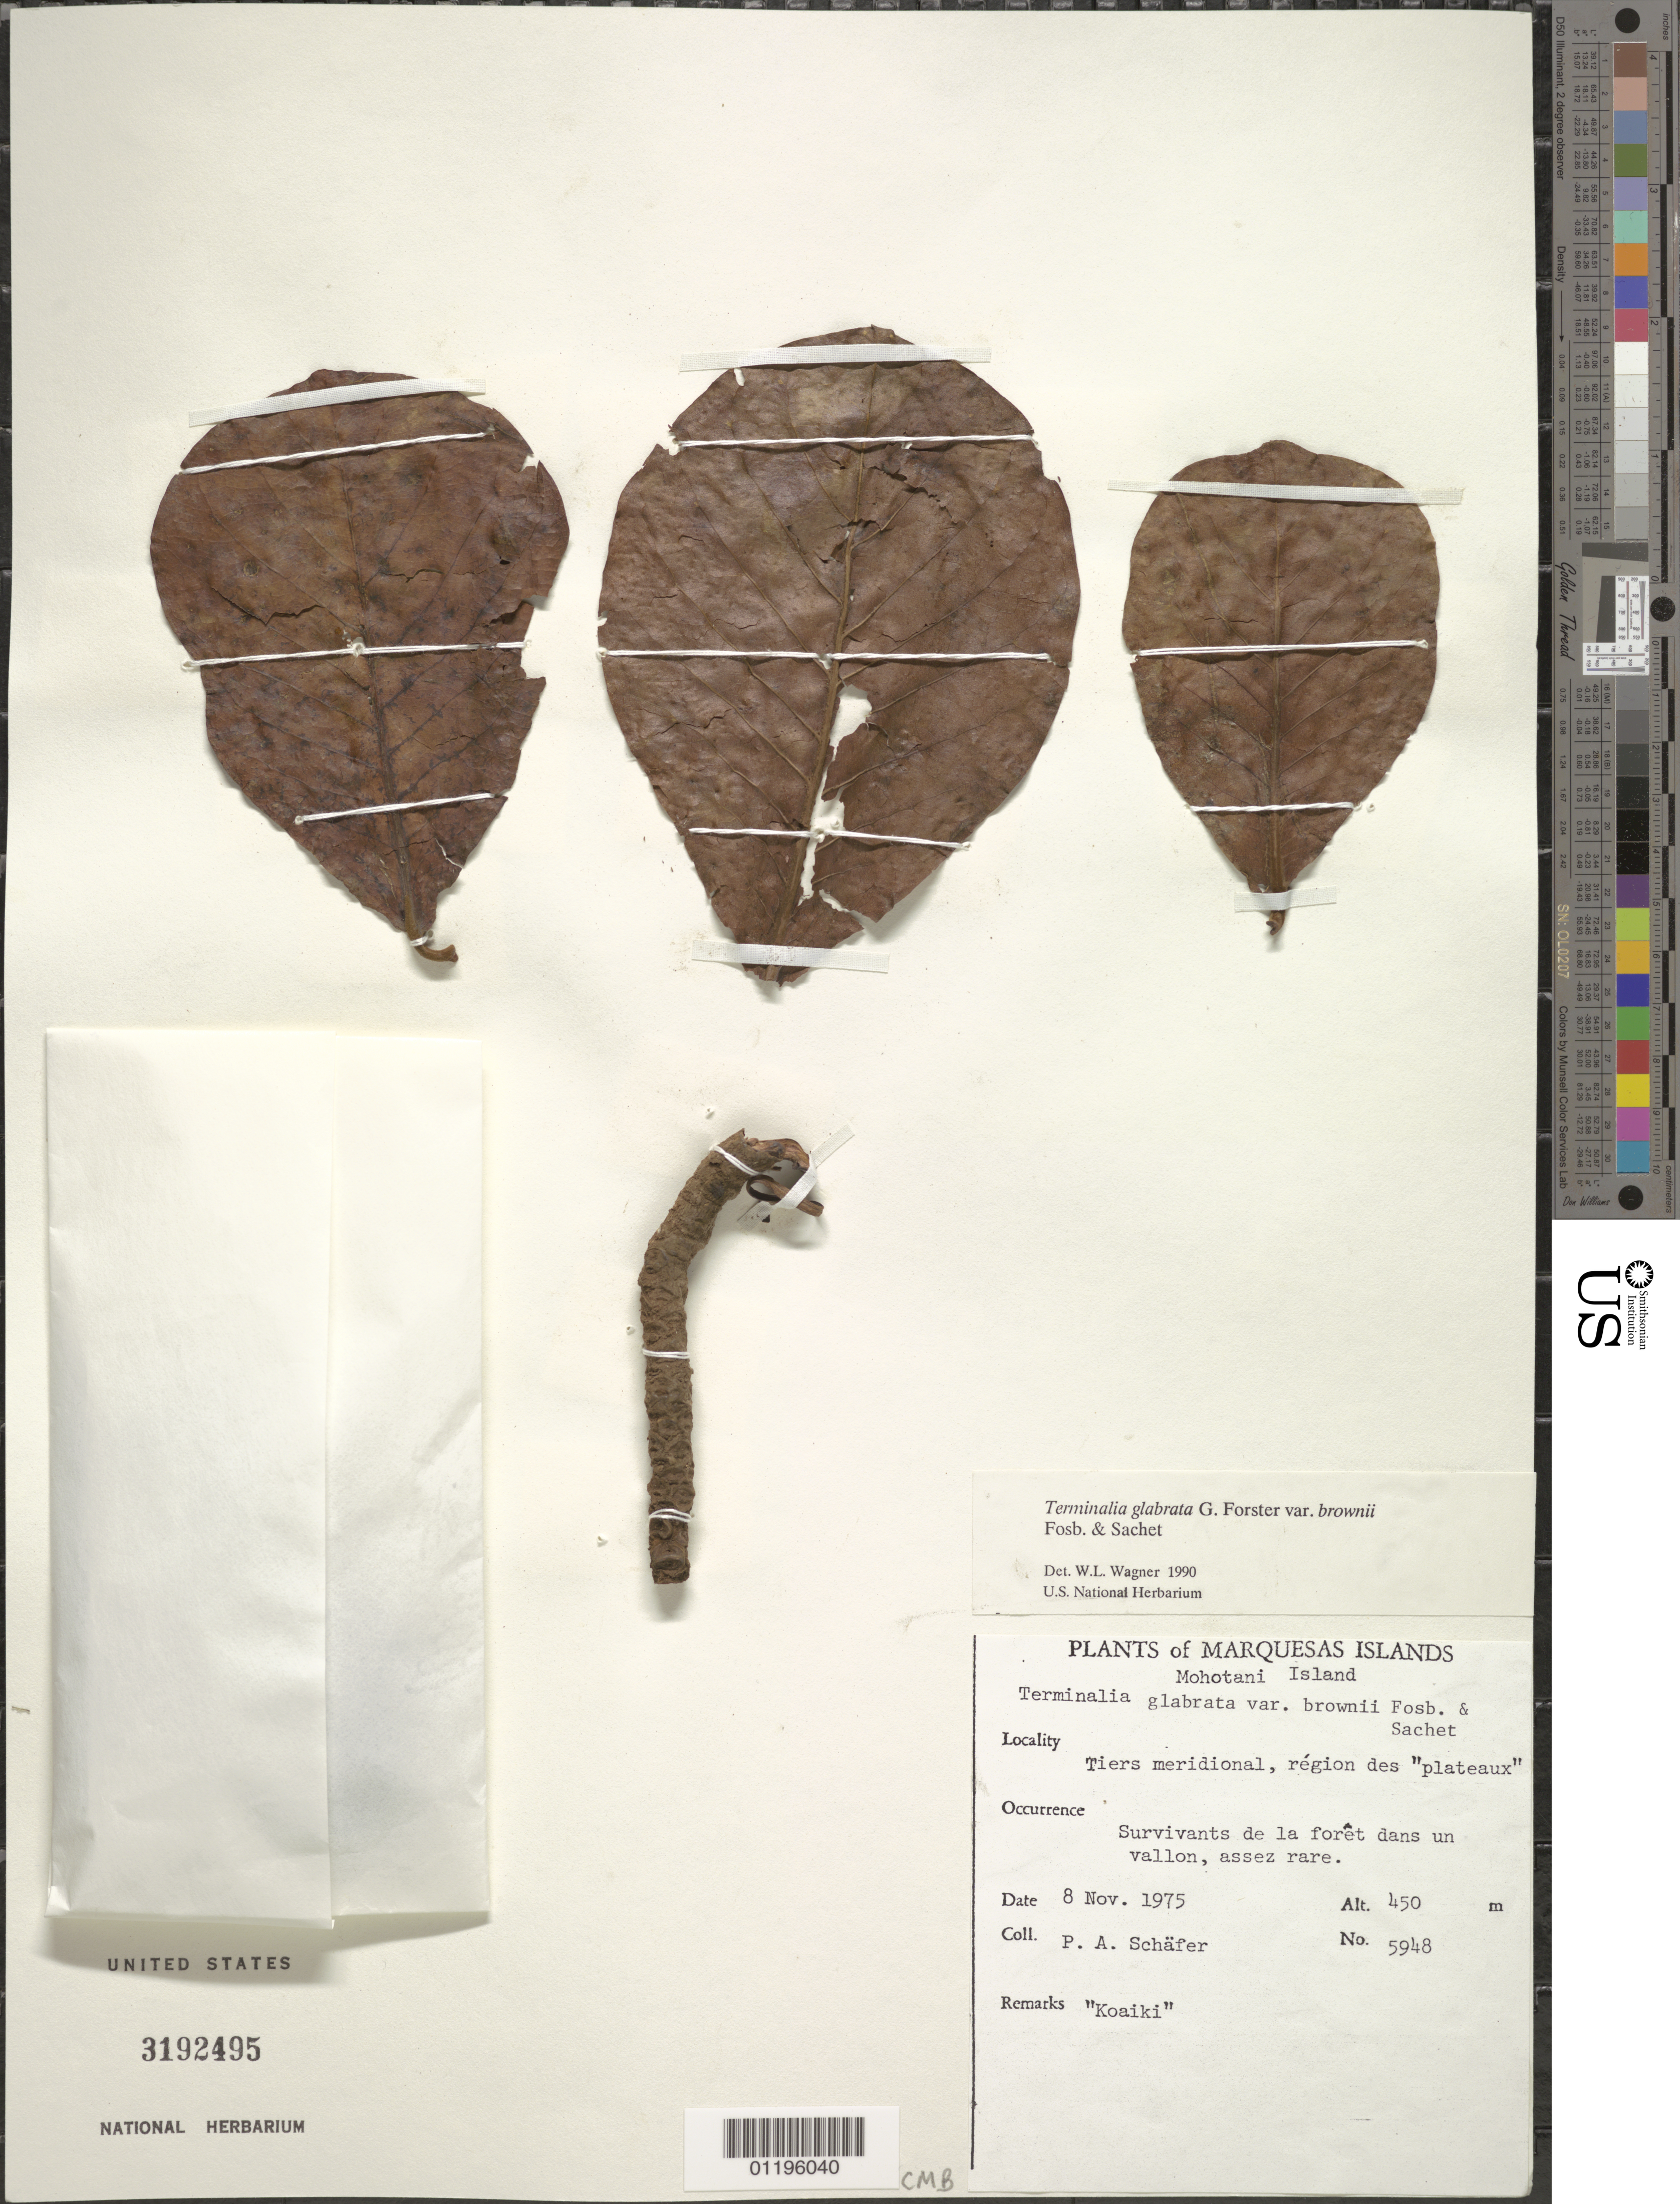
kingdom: Plantae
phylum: Tracheophyta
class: Magnoliopsida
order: Myrtales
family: Combretaceae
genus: Terminalia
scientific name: Terminalia glabrata var. brownii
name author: Fosberg & Sachet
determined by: Wagner, W. L., (BOT), Smithsonian Institution - National Museum of Natural History (UNITED STATES)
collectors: P. A. Schäfer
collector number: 5948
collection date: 1975-11-08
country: French Polynesia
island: Mohotani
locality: Tiers meridional, région des "plateau"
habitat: Survivants de la forêt dans un vallon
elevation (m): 450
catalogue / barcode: US 3192495